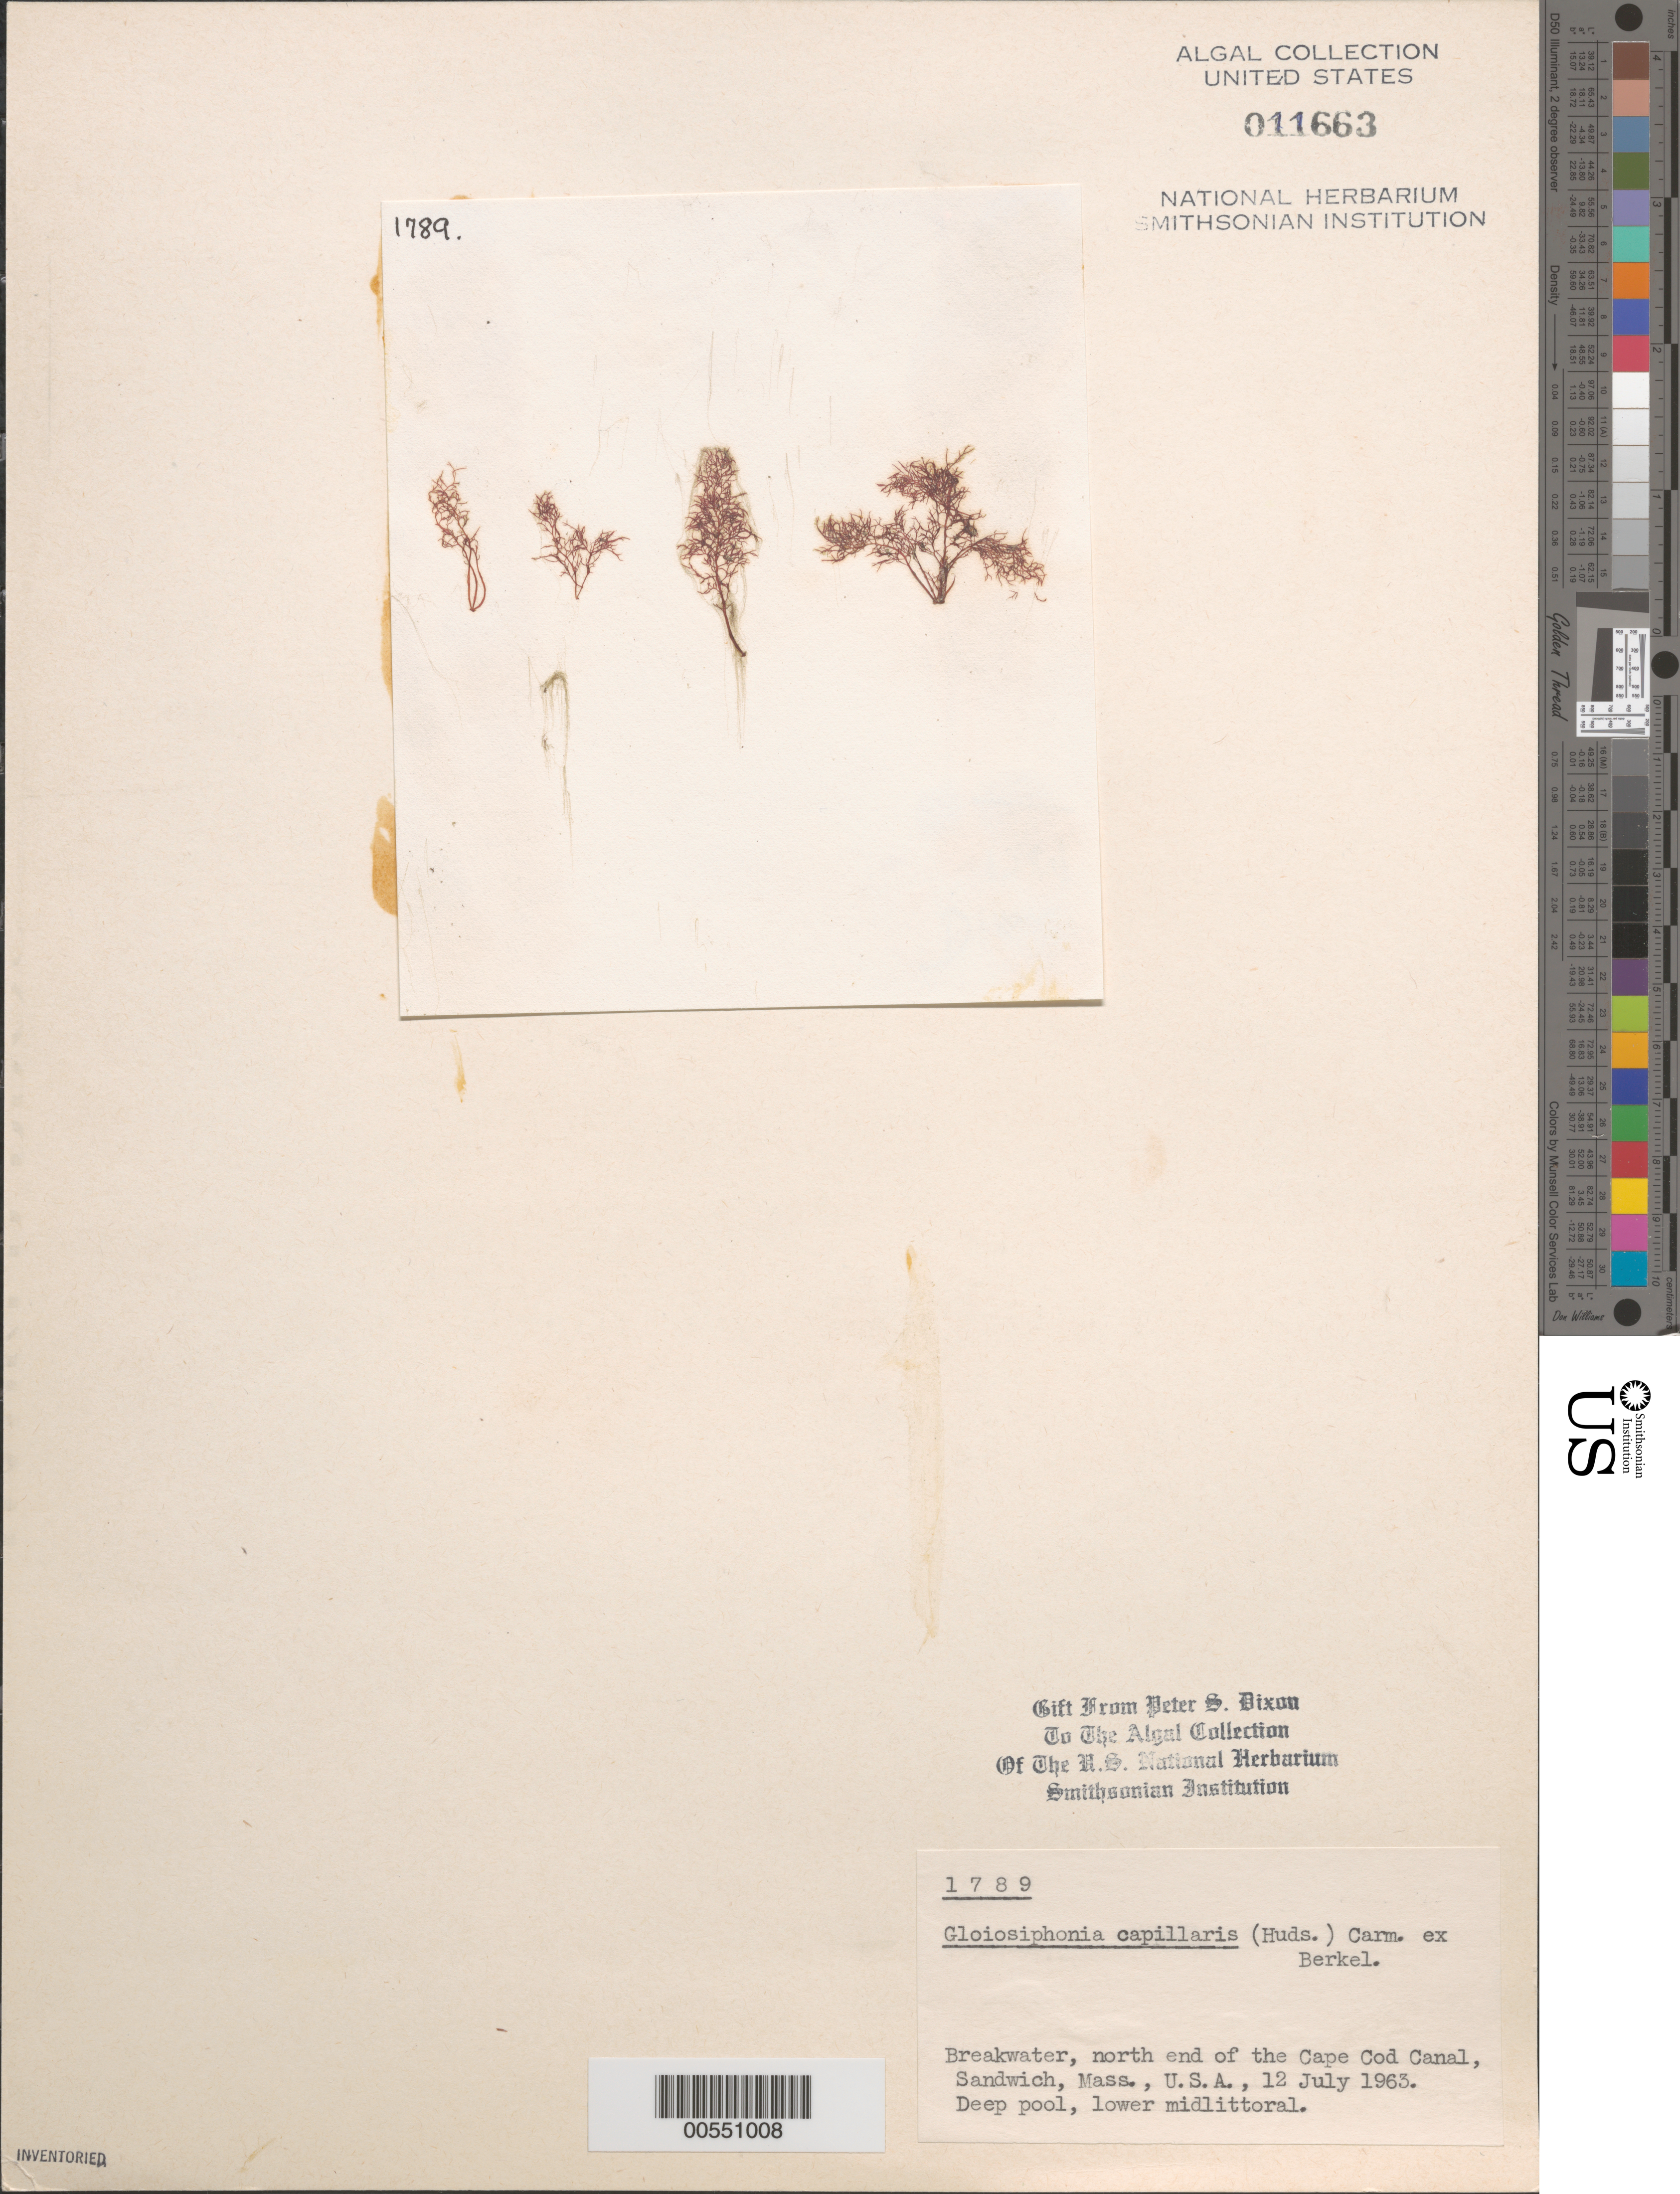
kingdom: Plantae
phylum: Rhodophyta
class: Florideophyceae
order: Gigartinales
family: Gloiosiphoniaceae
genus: Gloiosiphonia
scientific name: Gloiosiphonia capillaris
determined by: Dixon, P. S.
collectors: P. S. Dixon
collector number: PSD 1789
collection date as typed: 12 Jul 1963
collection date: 1963-07-12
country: United States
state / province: Massachusetts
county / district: Barnstable County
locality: Cape Cod Canal, Sandwich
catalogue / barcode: US 11663